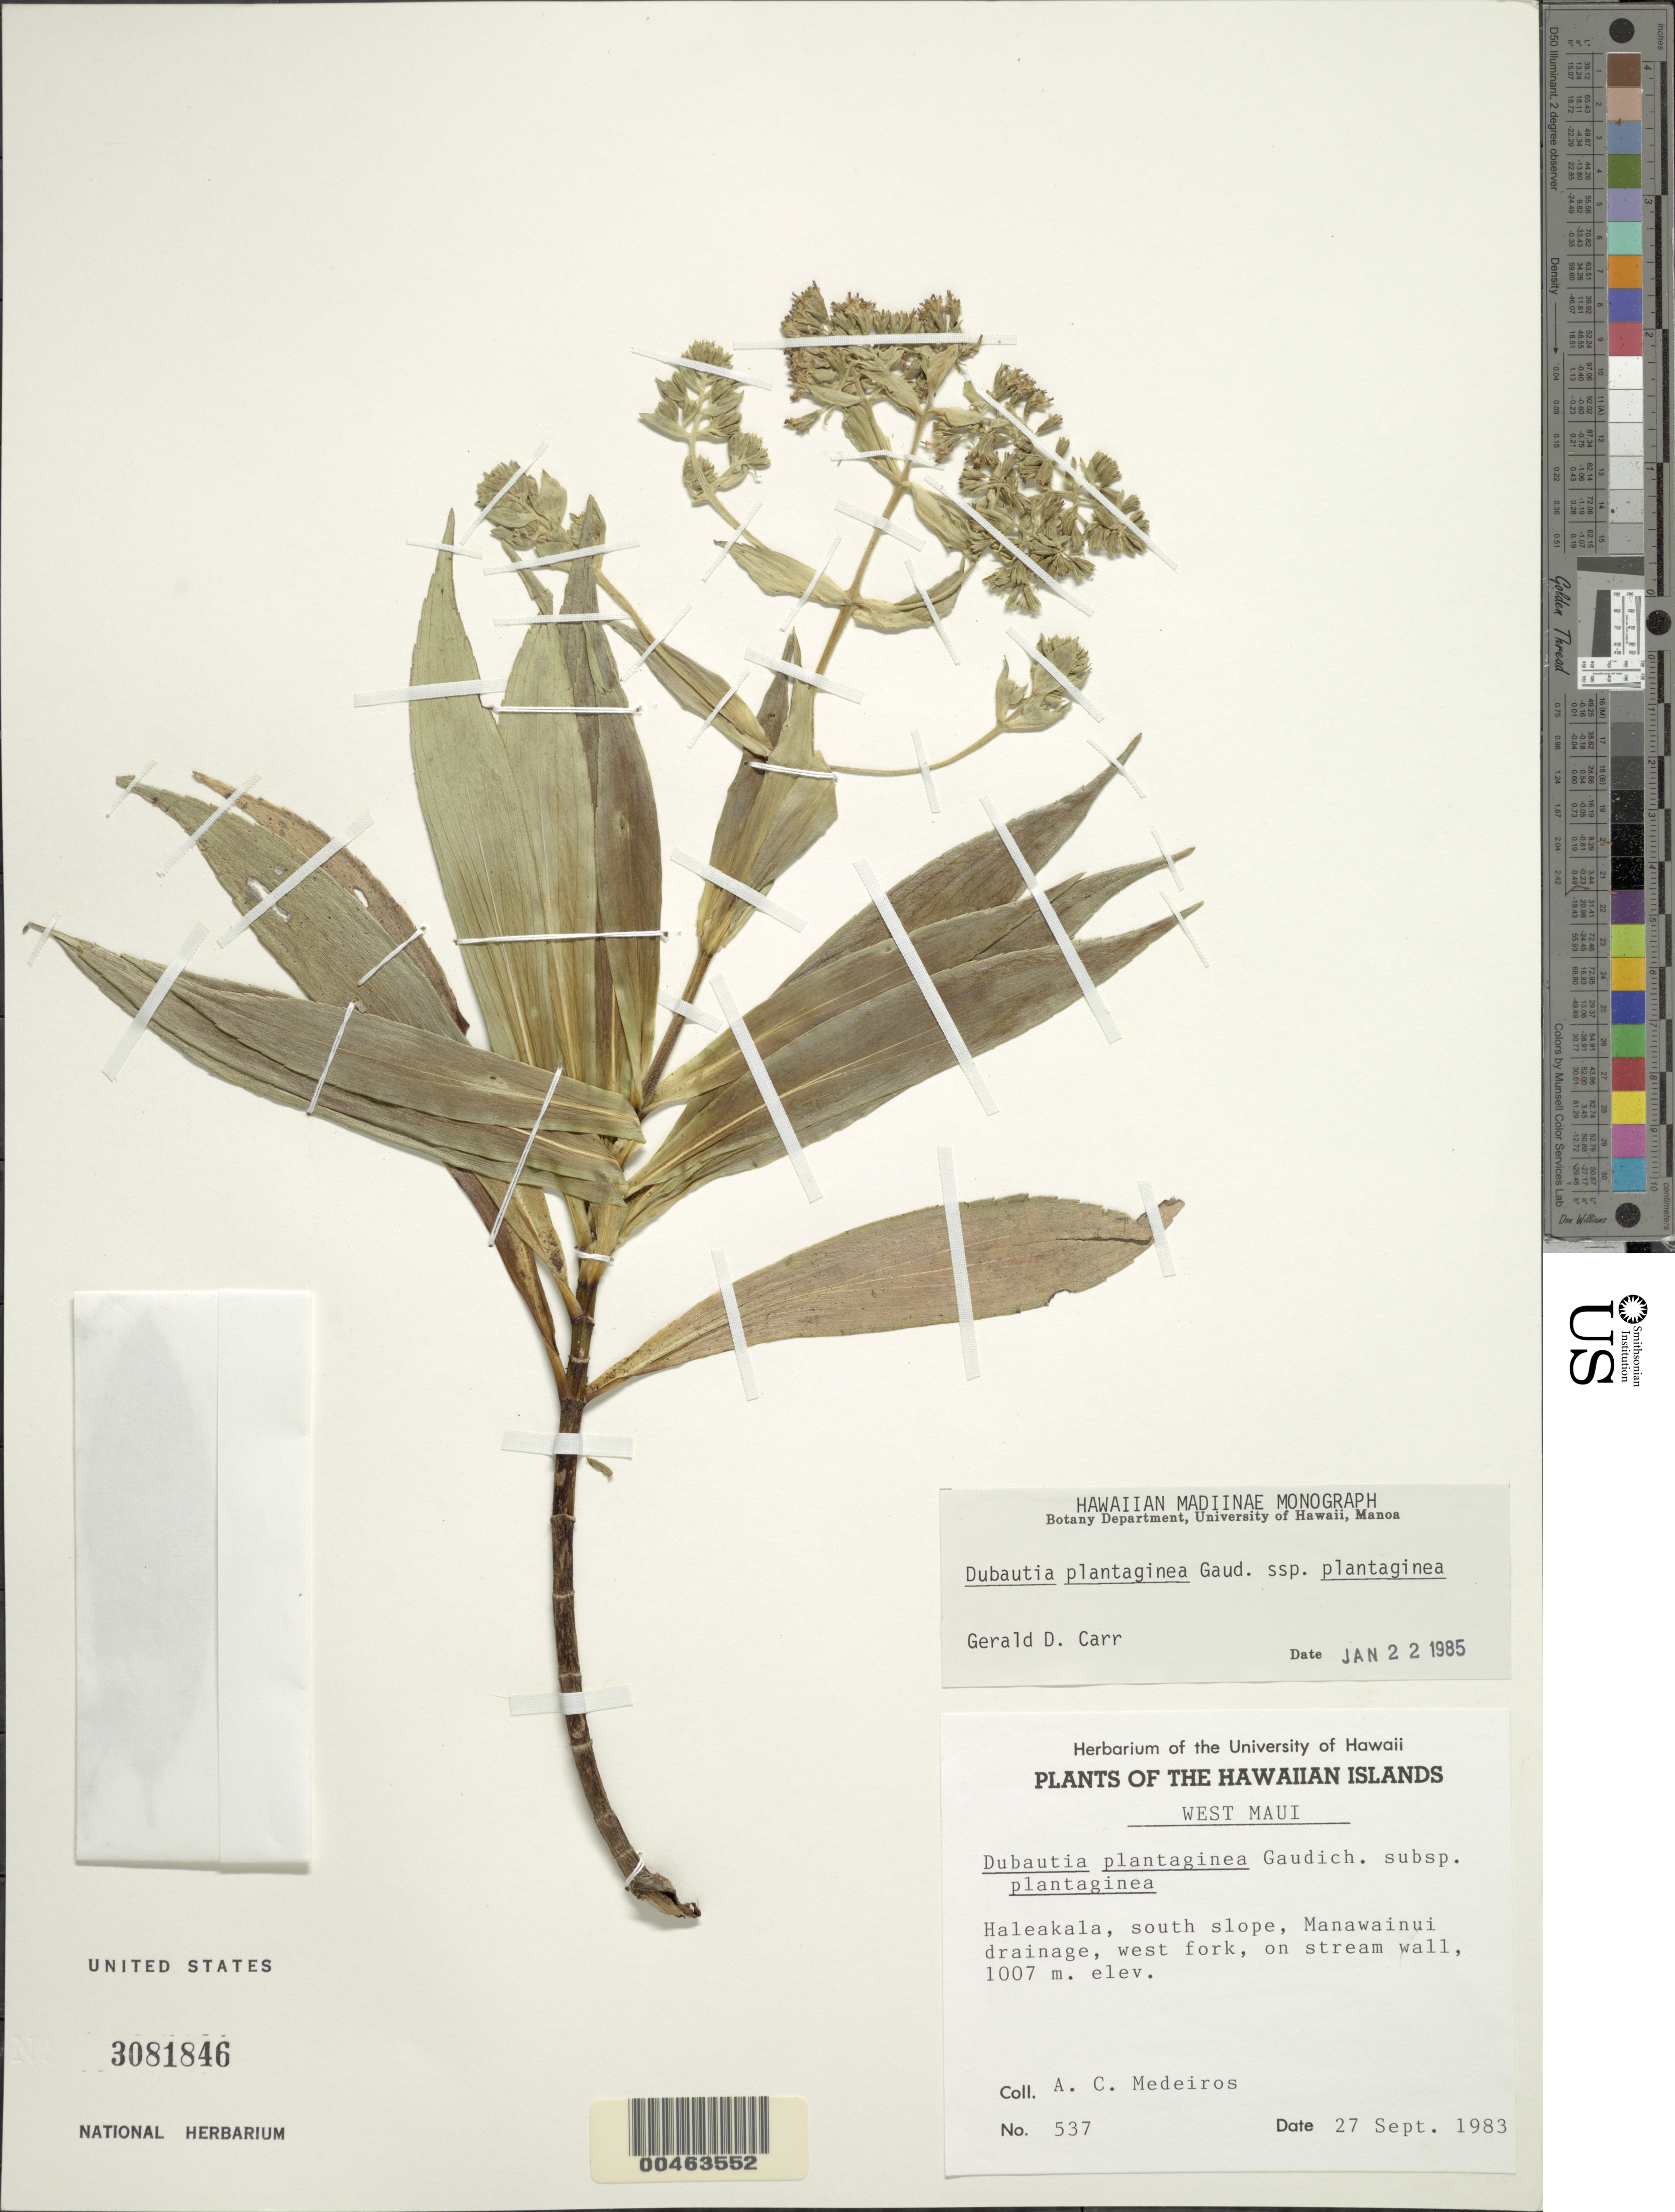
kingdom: Plantae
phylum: Tracheophyta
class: Magnoliopsida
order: Asterales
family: Asteraceae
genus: Dubautia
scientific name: Dubautia plantaginea subsp. plantaginea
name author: Gaudich.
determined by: Carr, G. D.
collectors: A. Medeiros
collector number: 537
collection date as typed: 27 Sep 1983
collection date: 1983-09-27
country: United States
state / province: Hawaii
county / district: Maui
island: Maui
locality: West Maui: Haleakala, south slope, Manawainui drainage, west fork, on stream wall.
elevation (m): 1007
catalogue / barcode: US 3081846